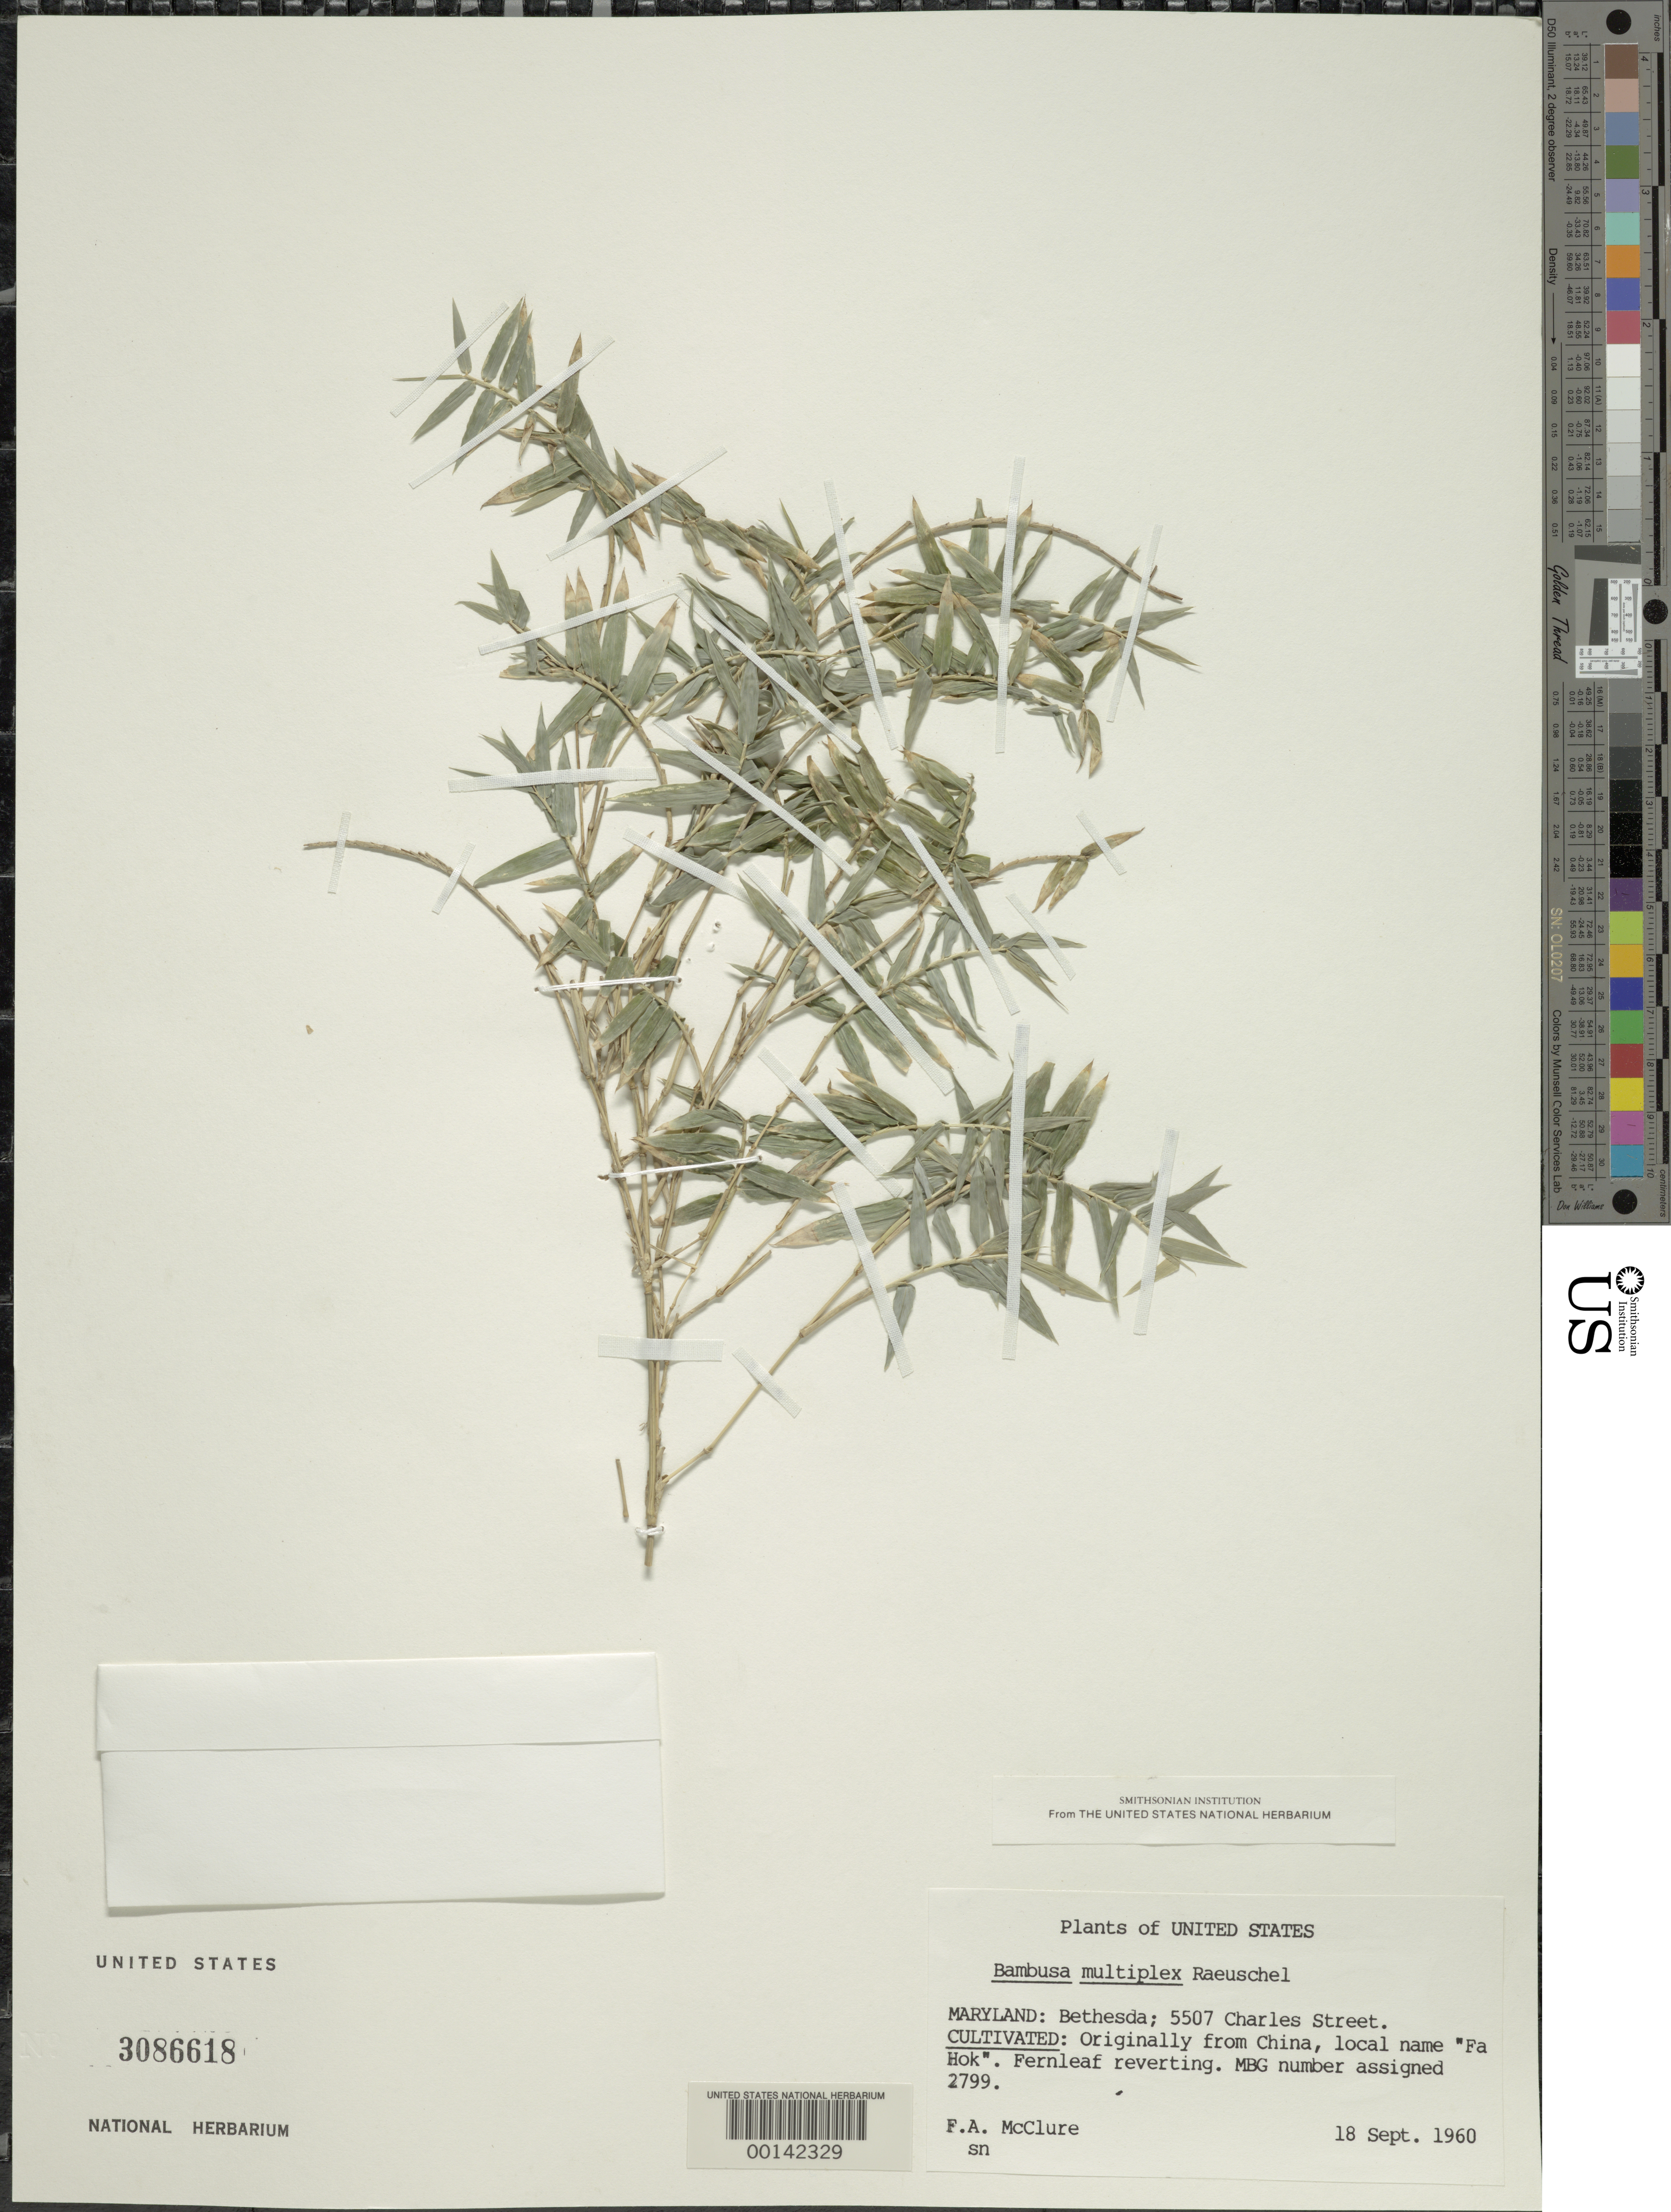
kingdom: Plantae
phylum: Tracheophyta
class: Liliopsida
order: Poales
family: Poaceae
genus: Bambusa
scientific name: Bambusa multiplex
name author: (Lour.) Raeusch. ex Schult. & Schult. f.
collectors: F. A. McClure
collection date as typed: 18 Sep 1960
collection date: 1960-09-18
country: United States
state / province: Maryland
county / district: Montgomery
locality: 5507 Charles Street, Bethesda (McClure's garden)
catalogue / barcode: US 3086618